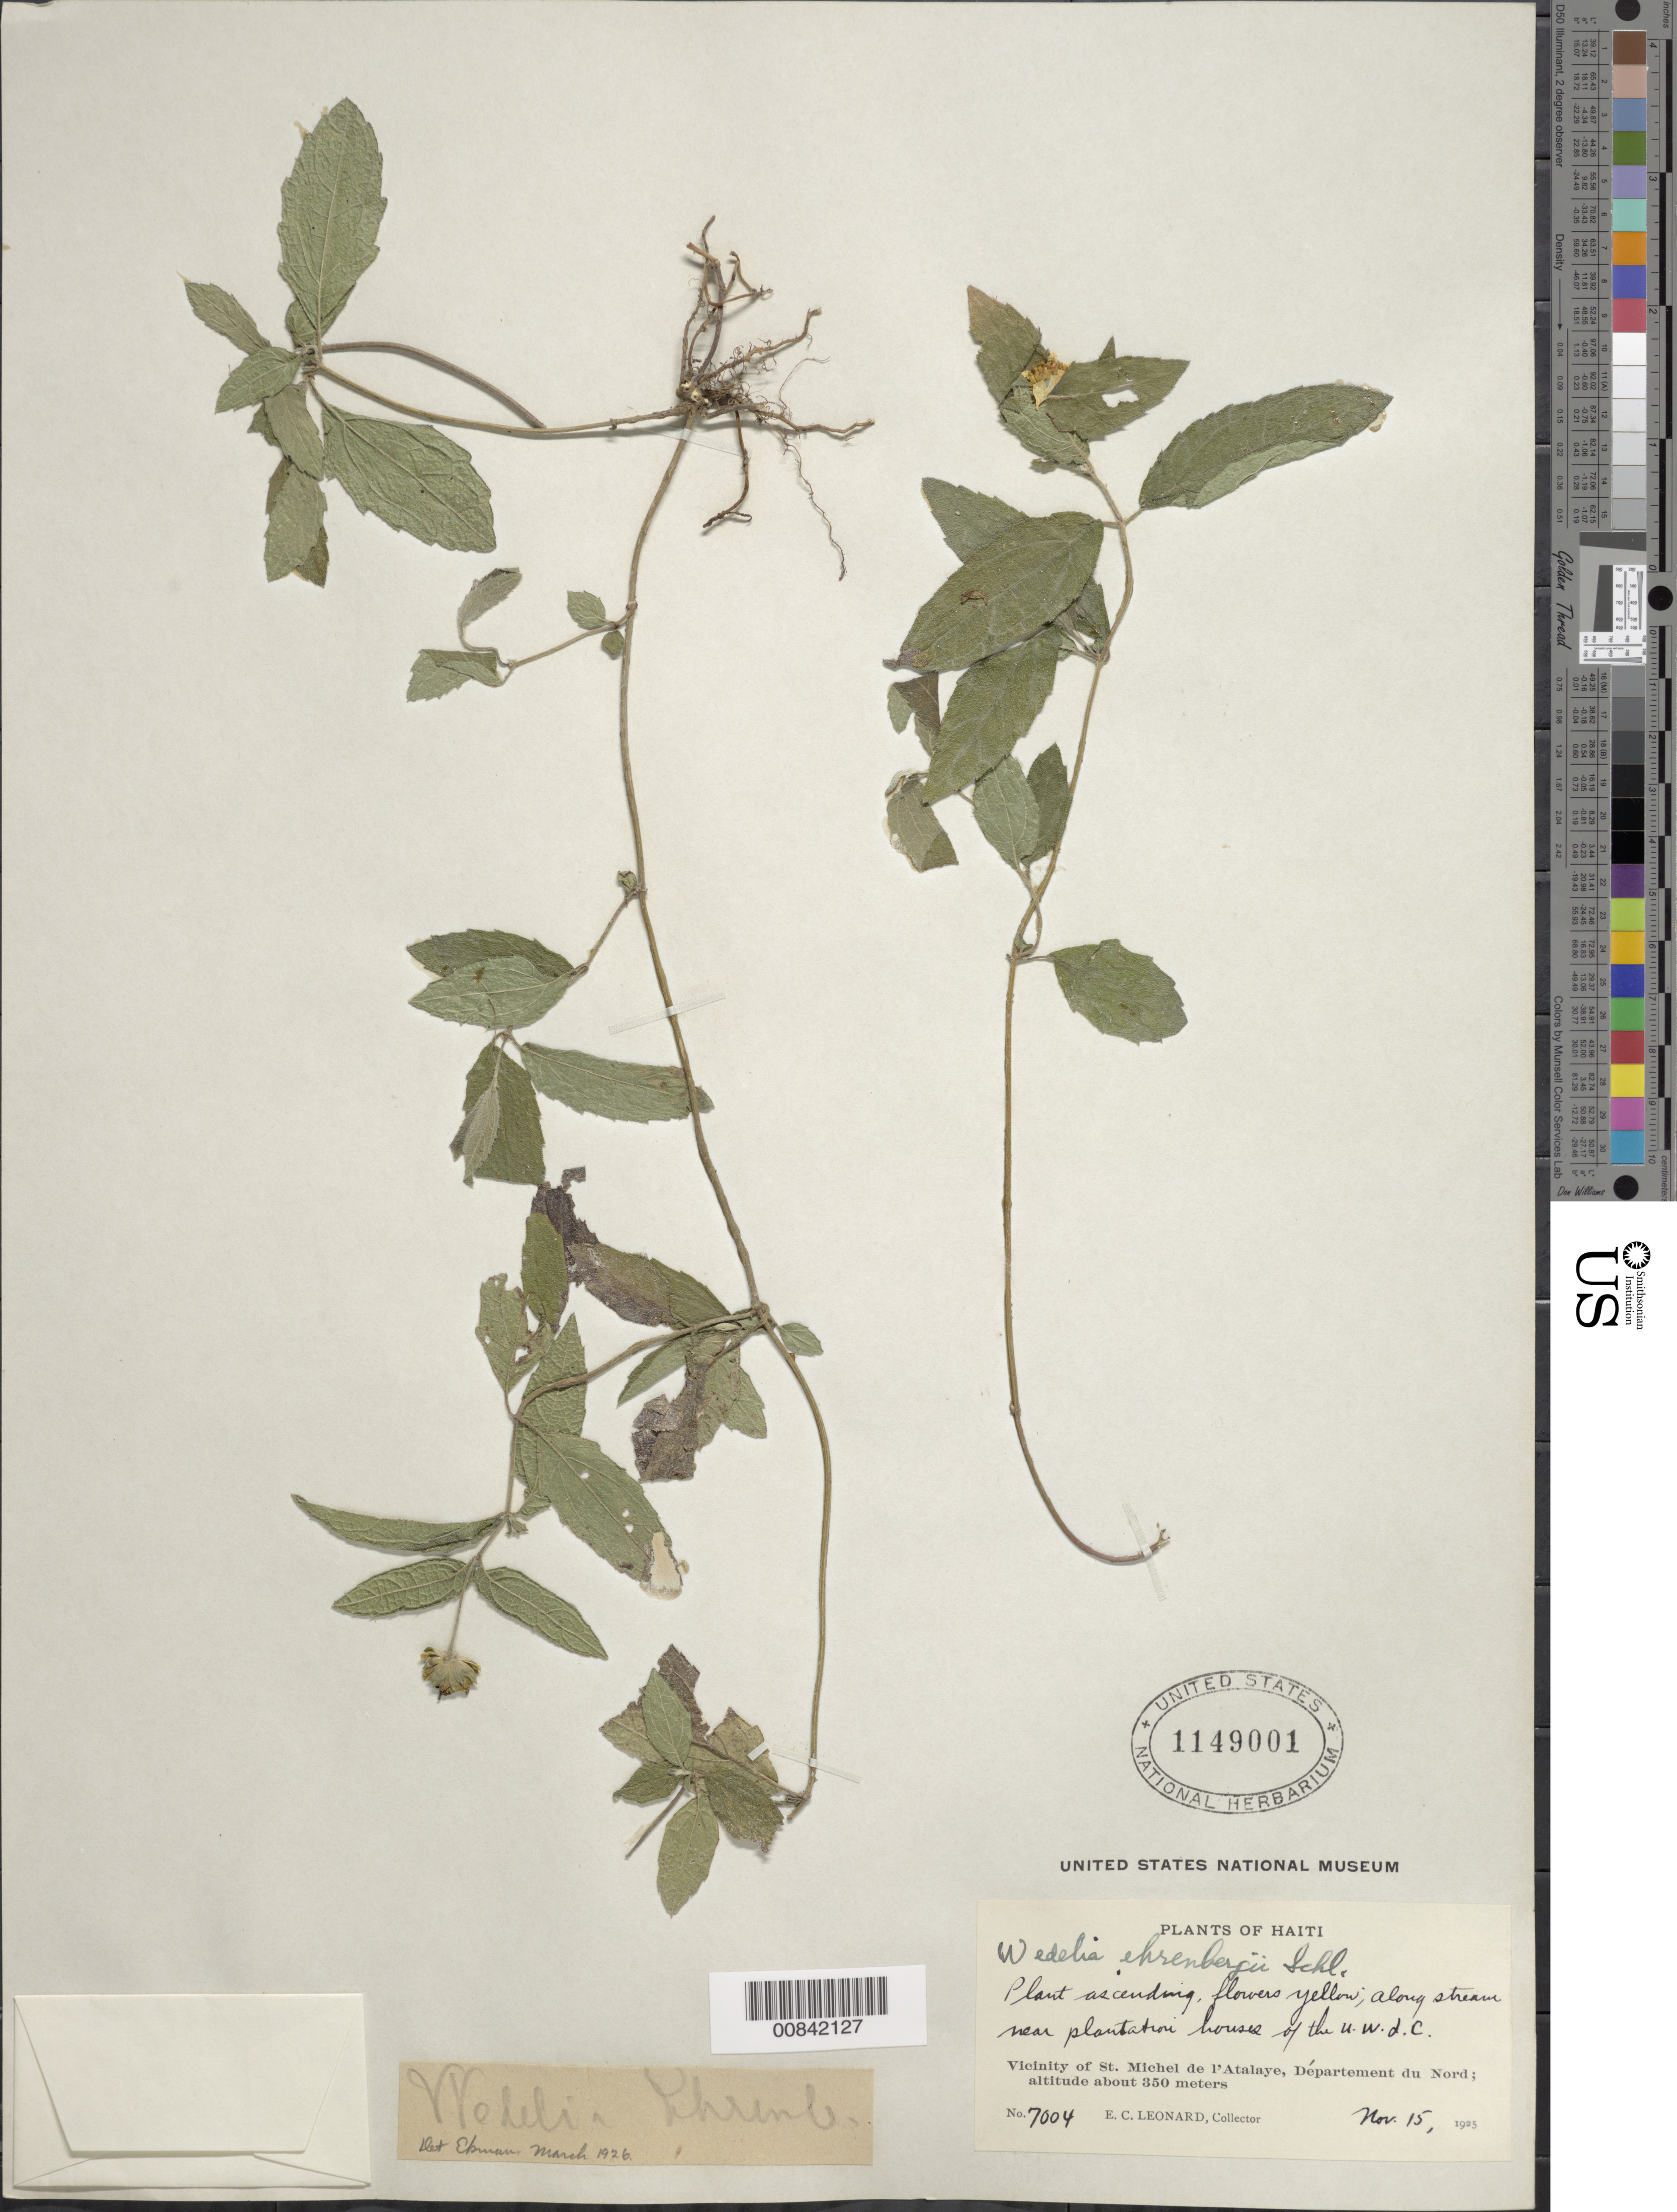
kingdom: Plantae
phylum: Tracheophyta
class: Magnoliopsida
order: Asterales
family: Asteraceae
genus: Wedelia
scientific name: Wedelia ehrenbergii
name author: Less.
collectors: E. C. Leonard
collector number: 7004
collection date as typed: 15 Nov 1925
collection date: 1925-11-15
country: Haiti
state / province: Artibonite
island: Hispaniola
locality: Vicinity of St. Michel de l'Atalaye, north slope of Mt la Cidre, near plantation houses of the UWIC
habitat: Along stream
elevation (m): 350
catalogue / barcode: US 1149001